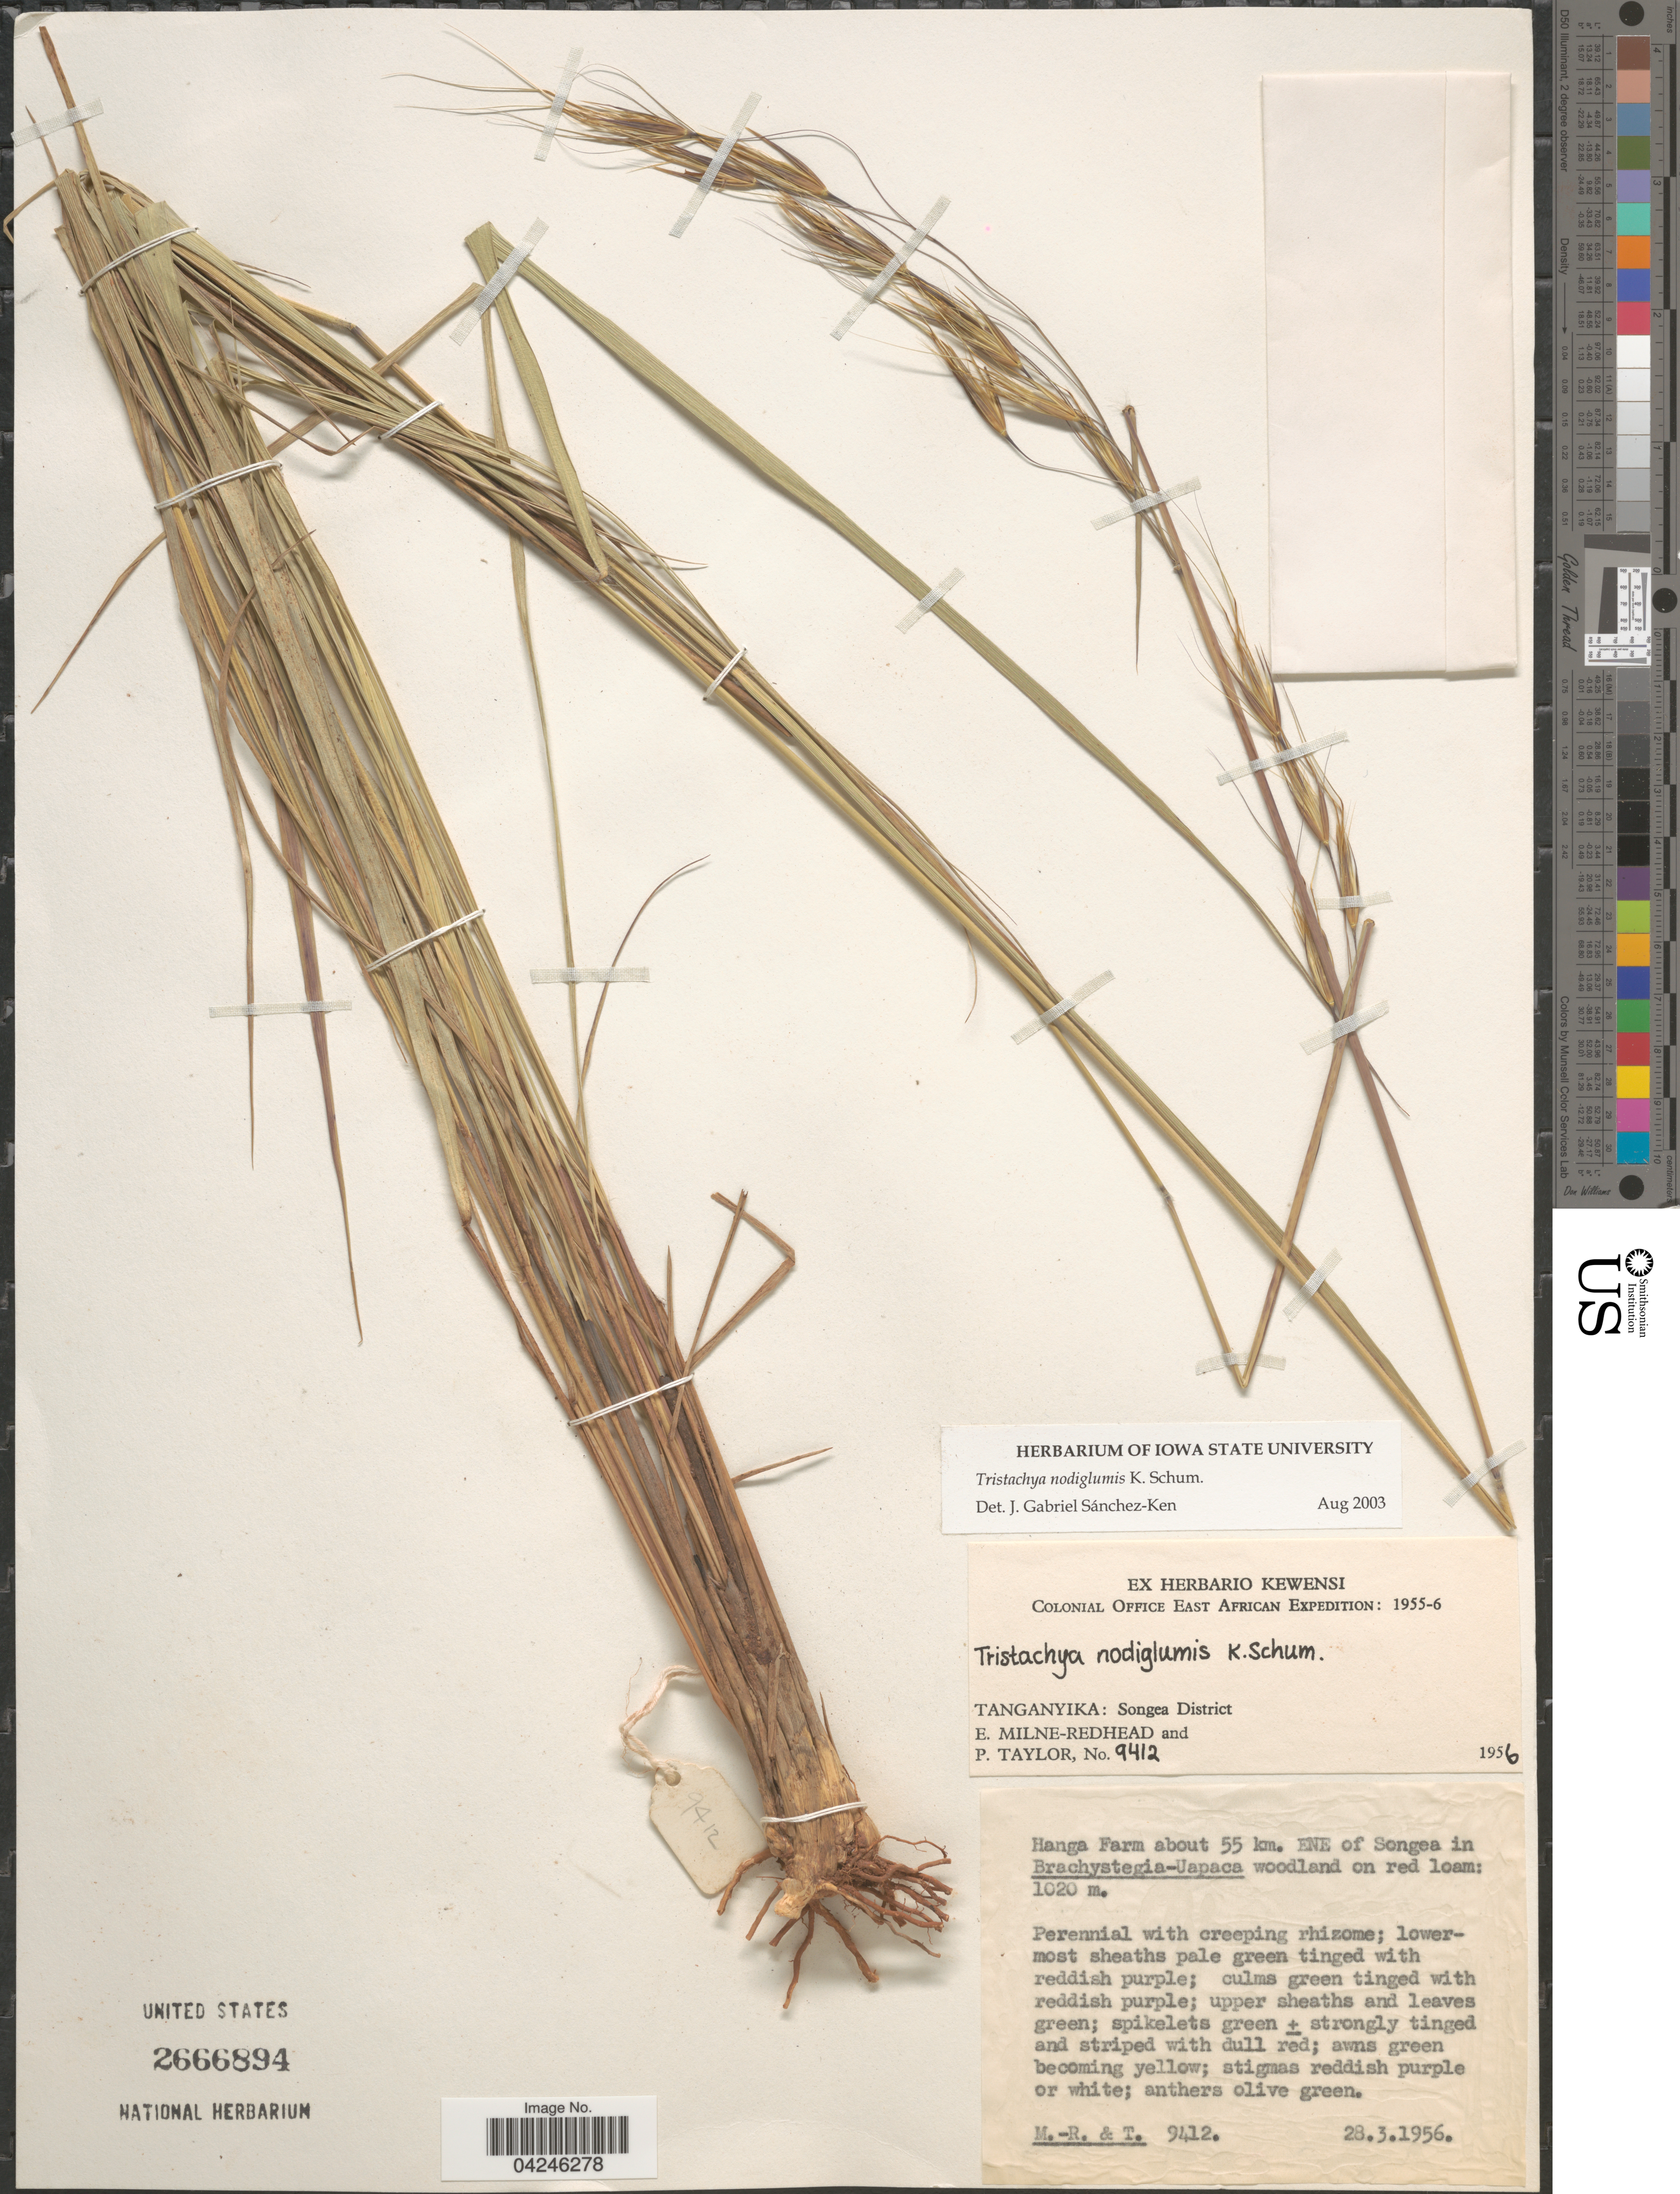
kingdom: Plantae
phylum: Tracheophyta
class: Liliopsida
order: Poales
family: Poaceae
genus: Tristachya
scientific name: Tristachya nodiglumis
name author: K. Schum.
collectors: E. W. Milne-Redhead & P. Taylor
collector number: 9412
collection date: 1956-03-28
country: Tanzania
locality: Colonial Office East African Expedition: 1955-6. Tanganyika: Songea District. Hanga Farm about 55 km. ENE of Songea.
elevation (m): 1020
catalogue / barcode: US 2666894